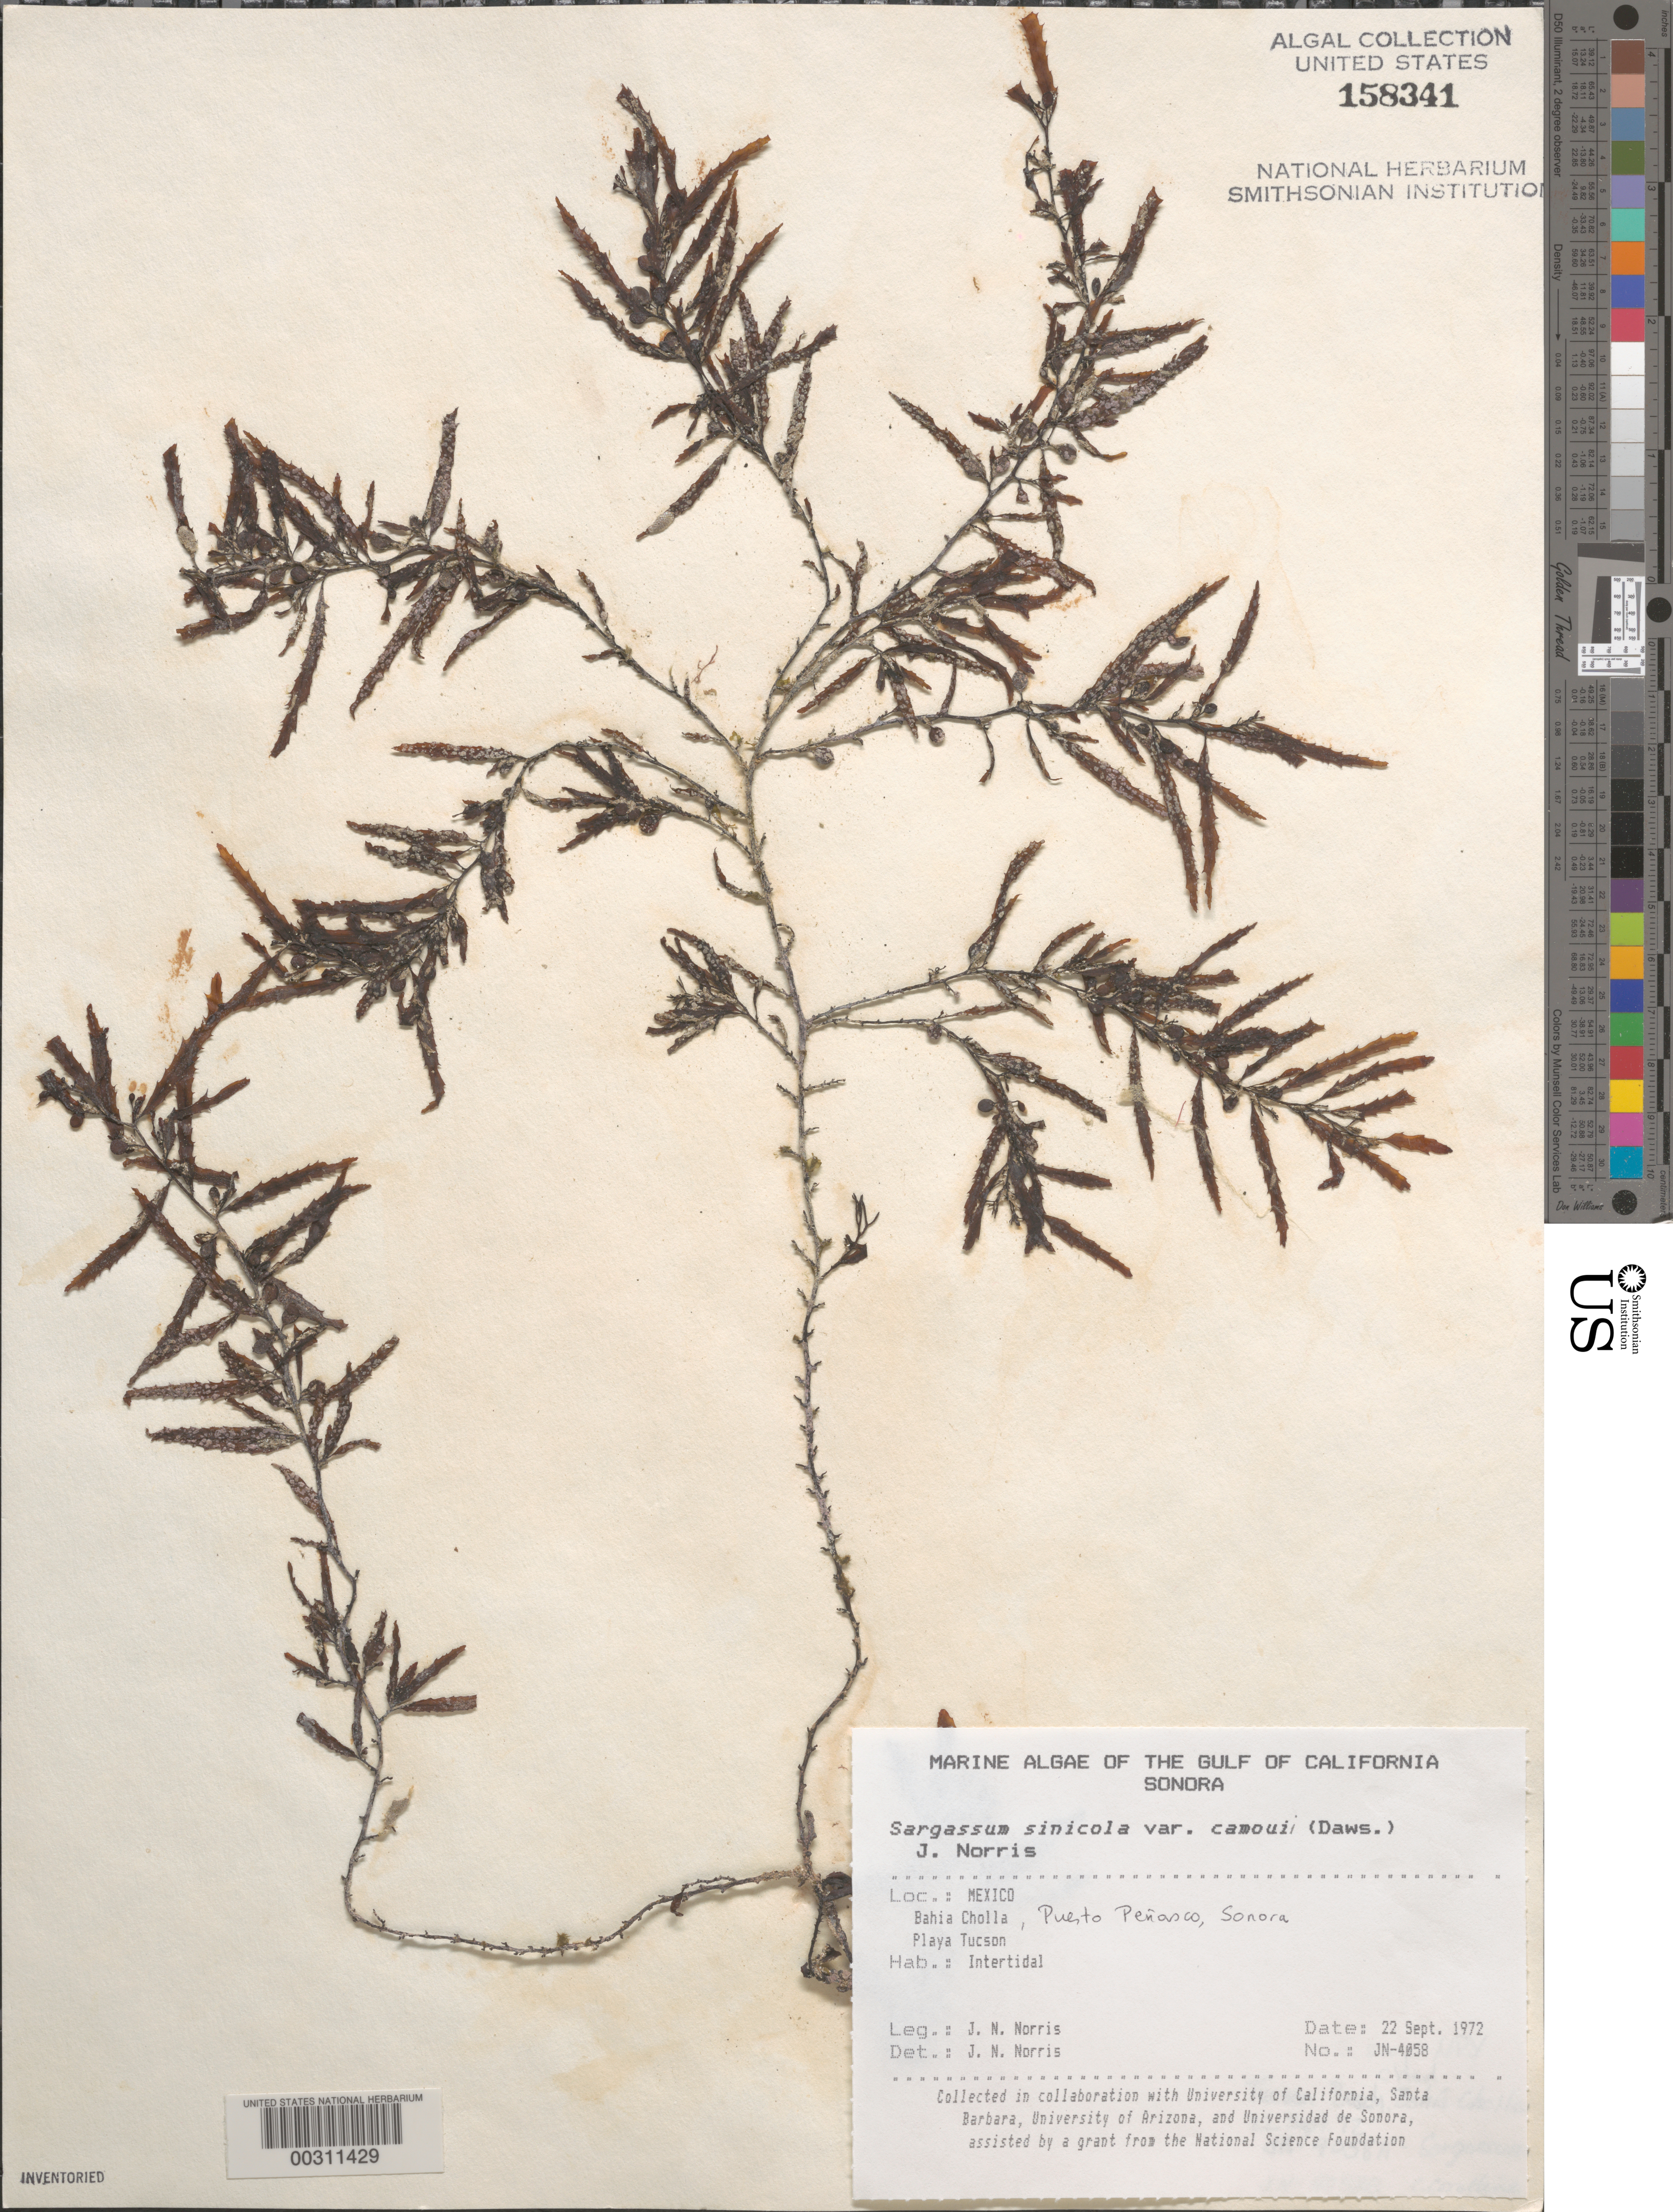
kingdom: Chromista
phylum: Ochrophyta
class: Phaeophyceae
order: Fucales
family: Sargassaceae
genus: Sargassum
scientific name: Sargassum sinicola var. camouii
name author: (E.Y. Dawson) J.N. Norris & Yensen in McCourt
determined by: Norris, James N.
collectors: J. N. Norris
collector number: JN-4058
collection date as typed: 22 Sep 1972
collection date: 1972-09-22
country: Mexico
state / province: Sonora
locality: Bahia Cholla, Puerto Penasco, Playa Tucson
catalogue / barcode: US 158341